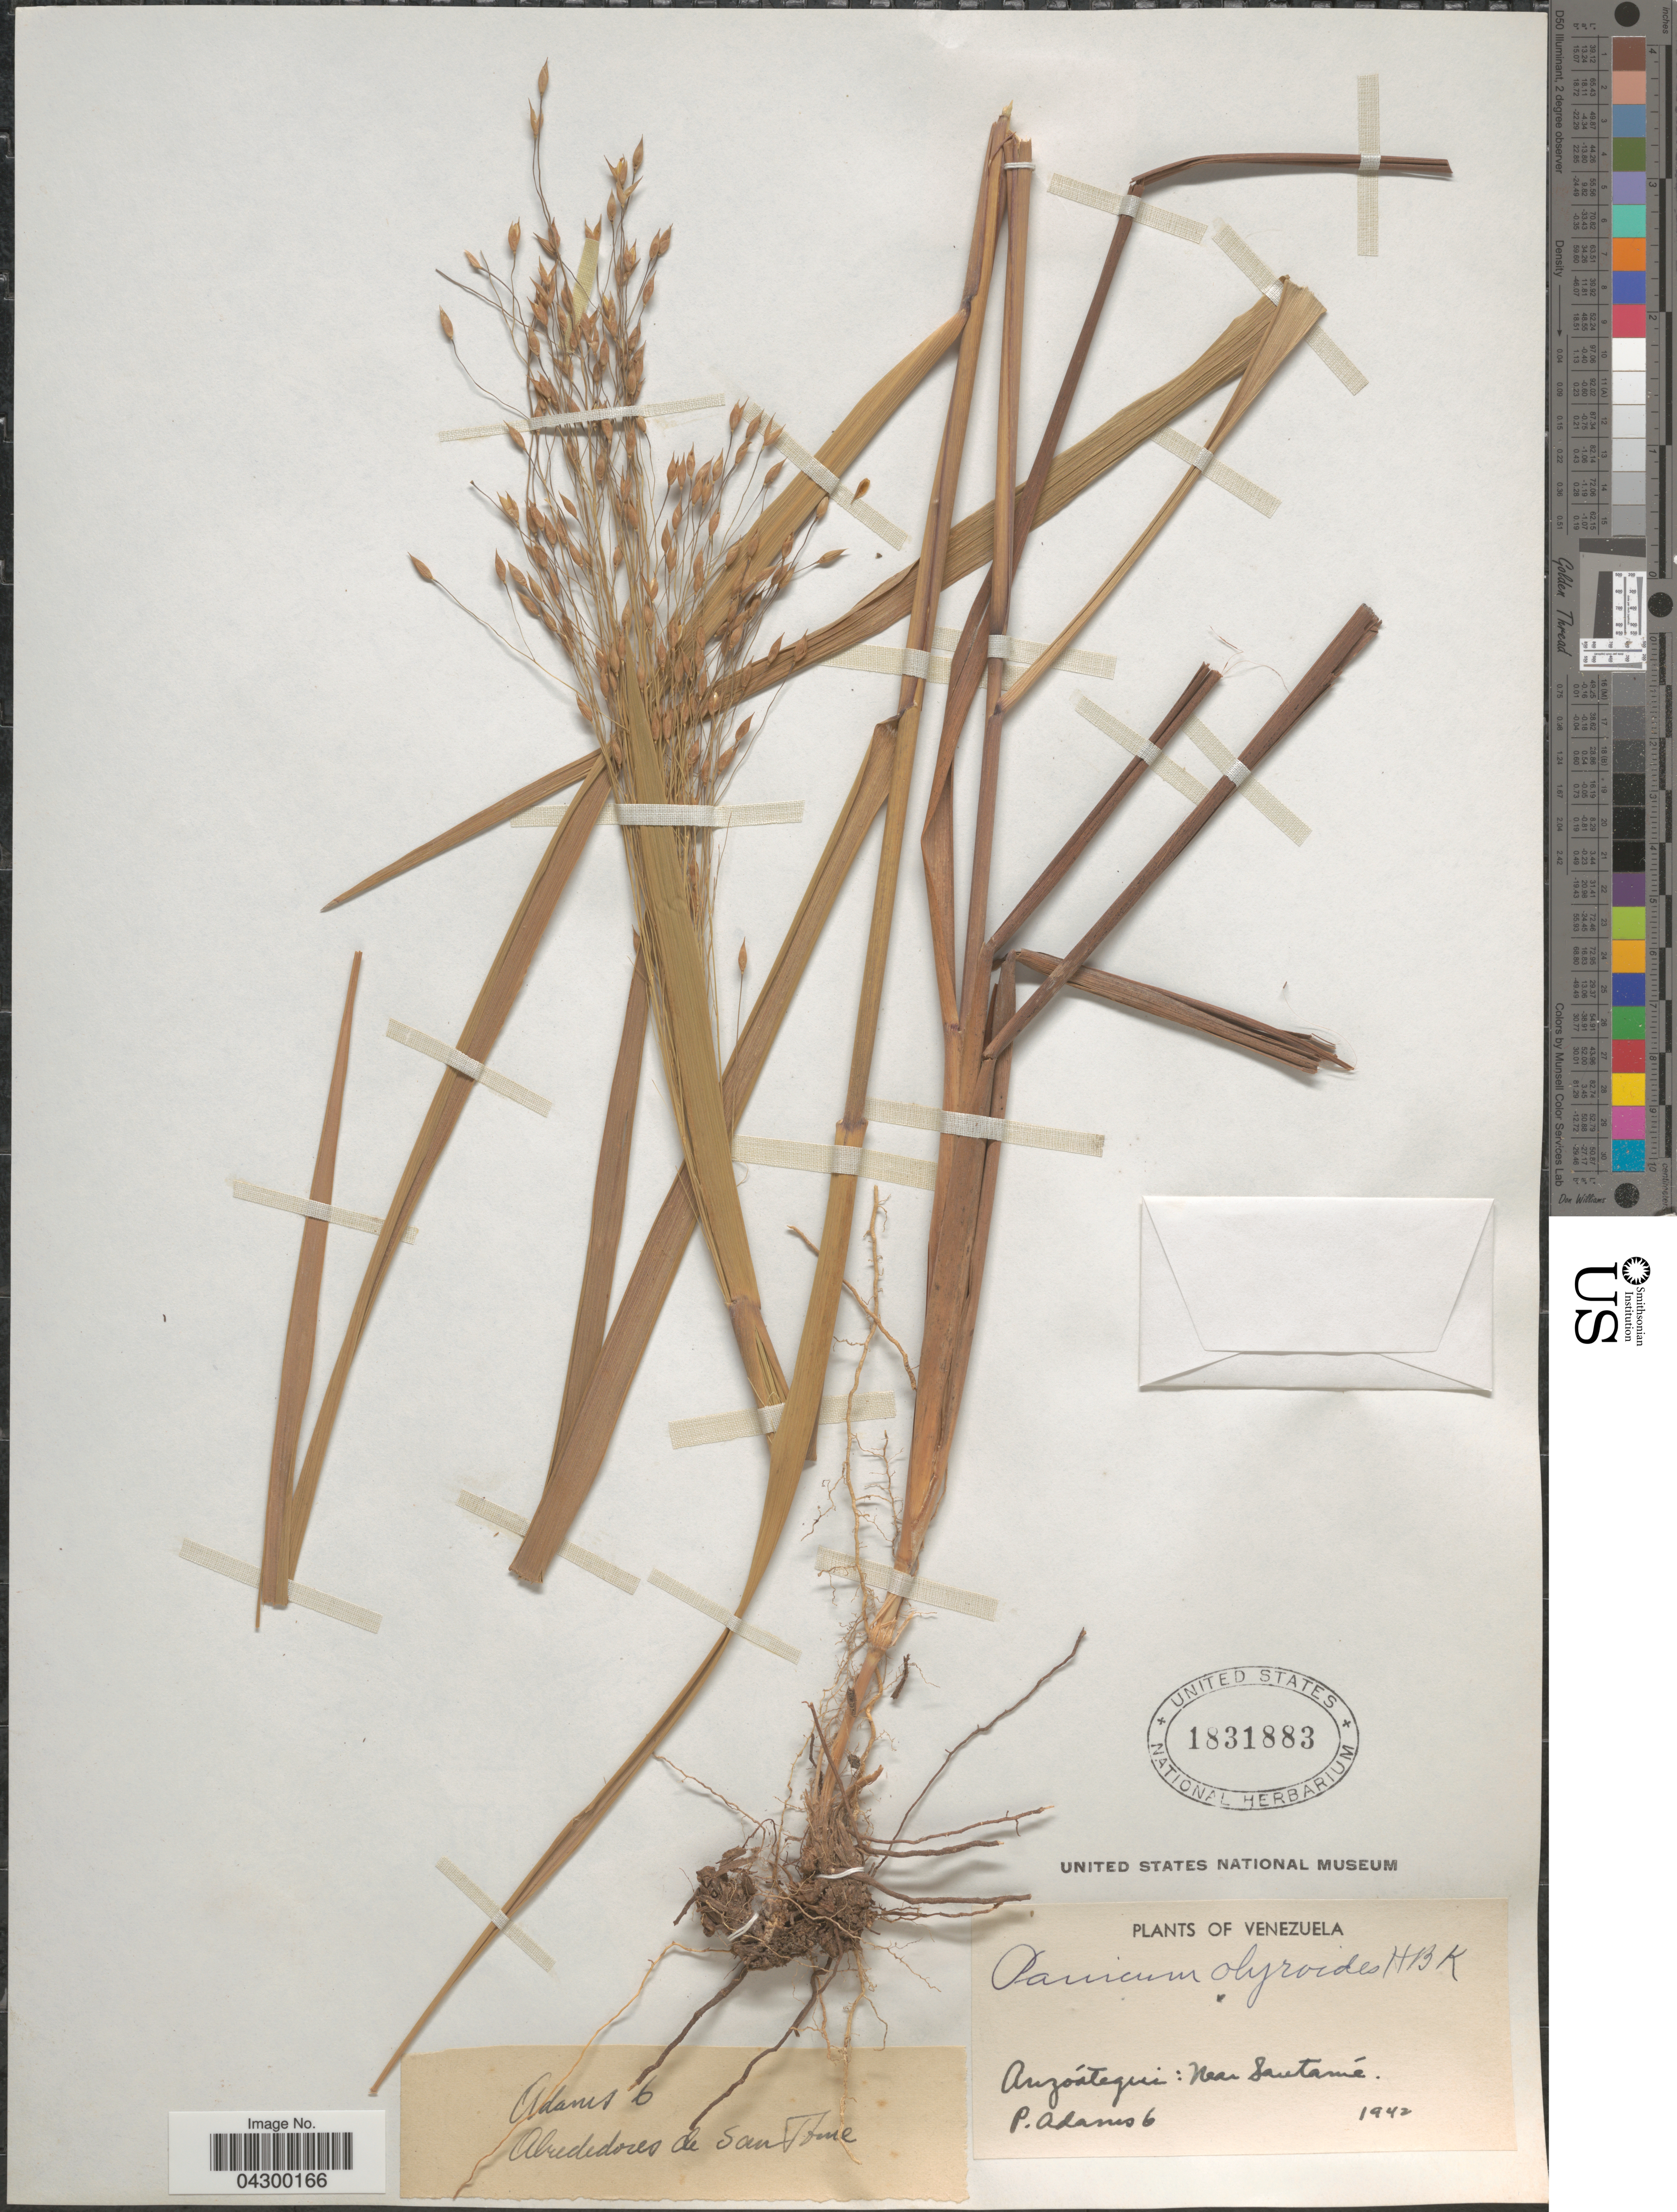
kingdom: Plantae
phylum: Tracheophyta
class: Liliopsida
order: Poales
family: Poaceae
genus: Panicum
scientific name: Panicum olyroides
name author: Kunth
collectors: P. Adams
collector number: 6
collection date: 1942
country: Venezuela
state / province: Anzoategui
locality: Near Santomé. Alrededores de San Tome.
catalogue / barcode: US 1831883